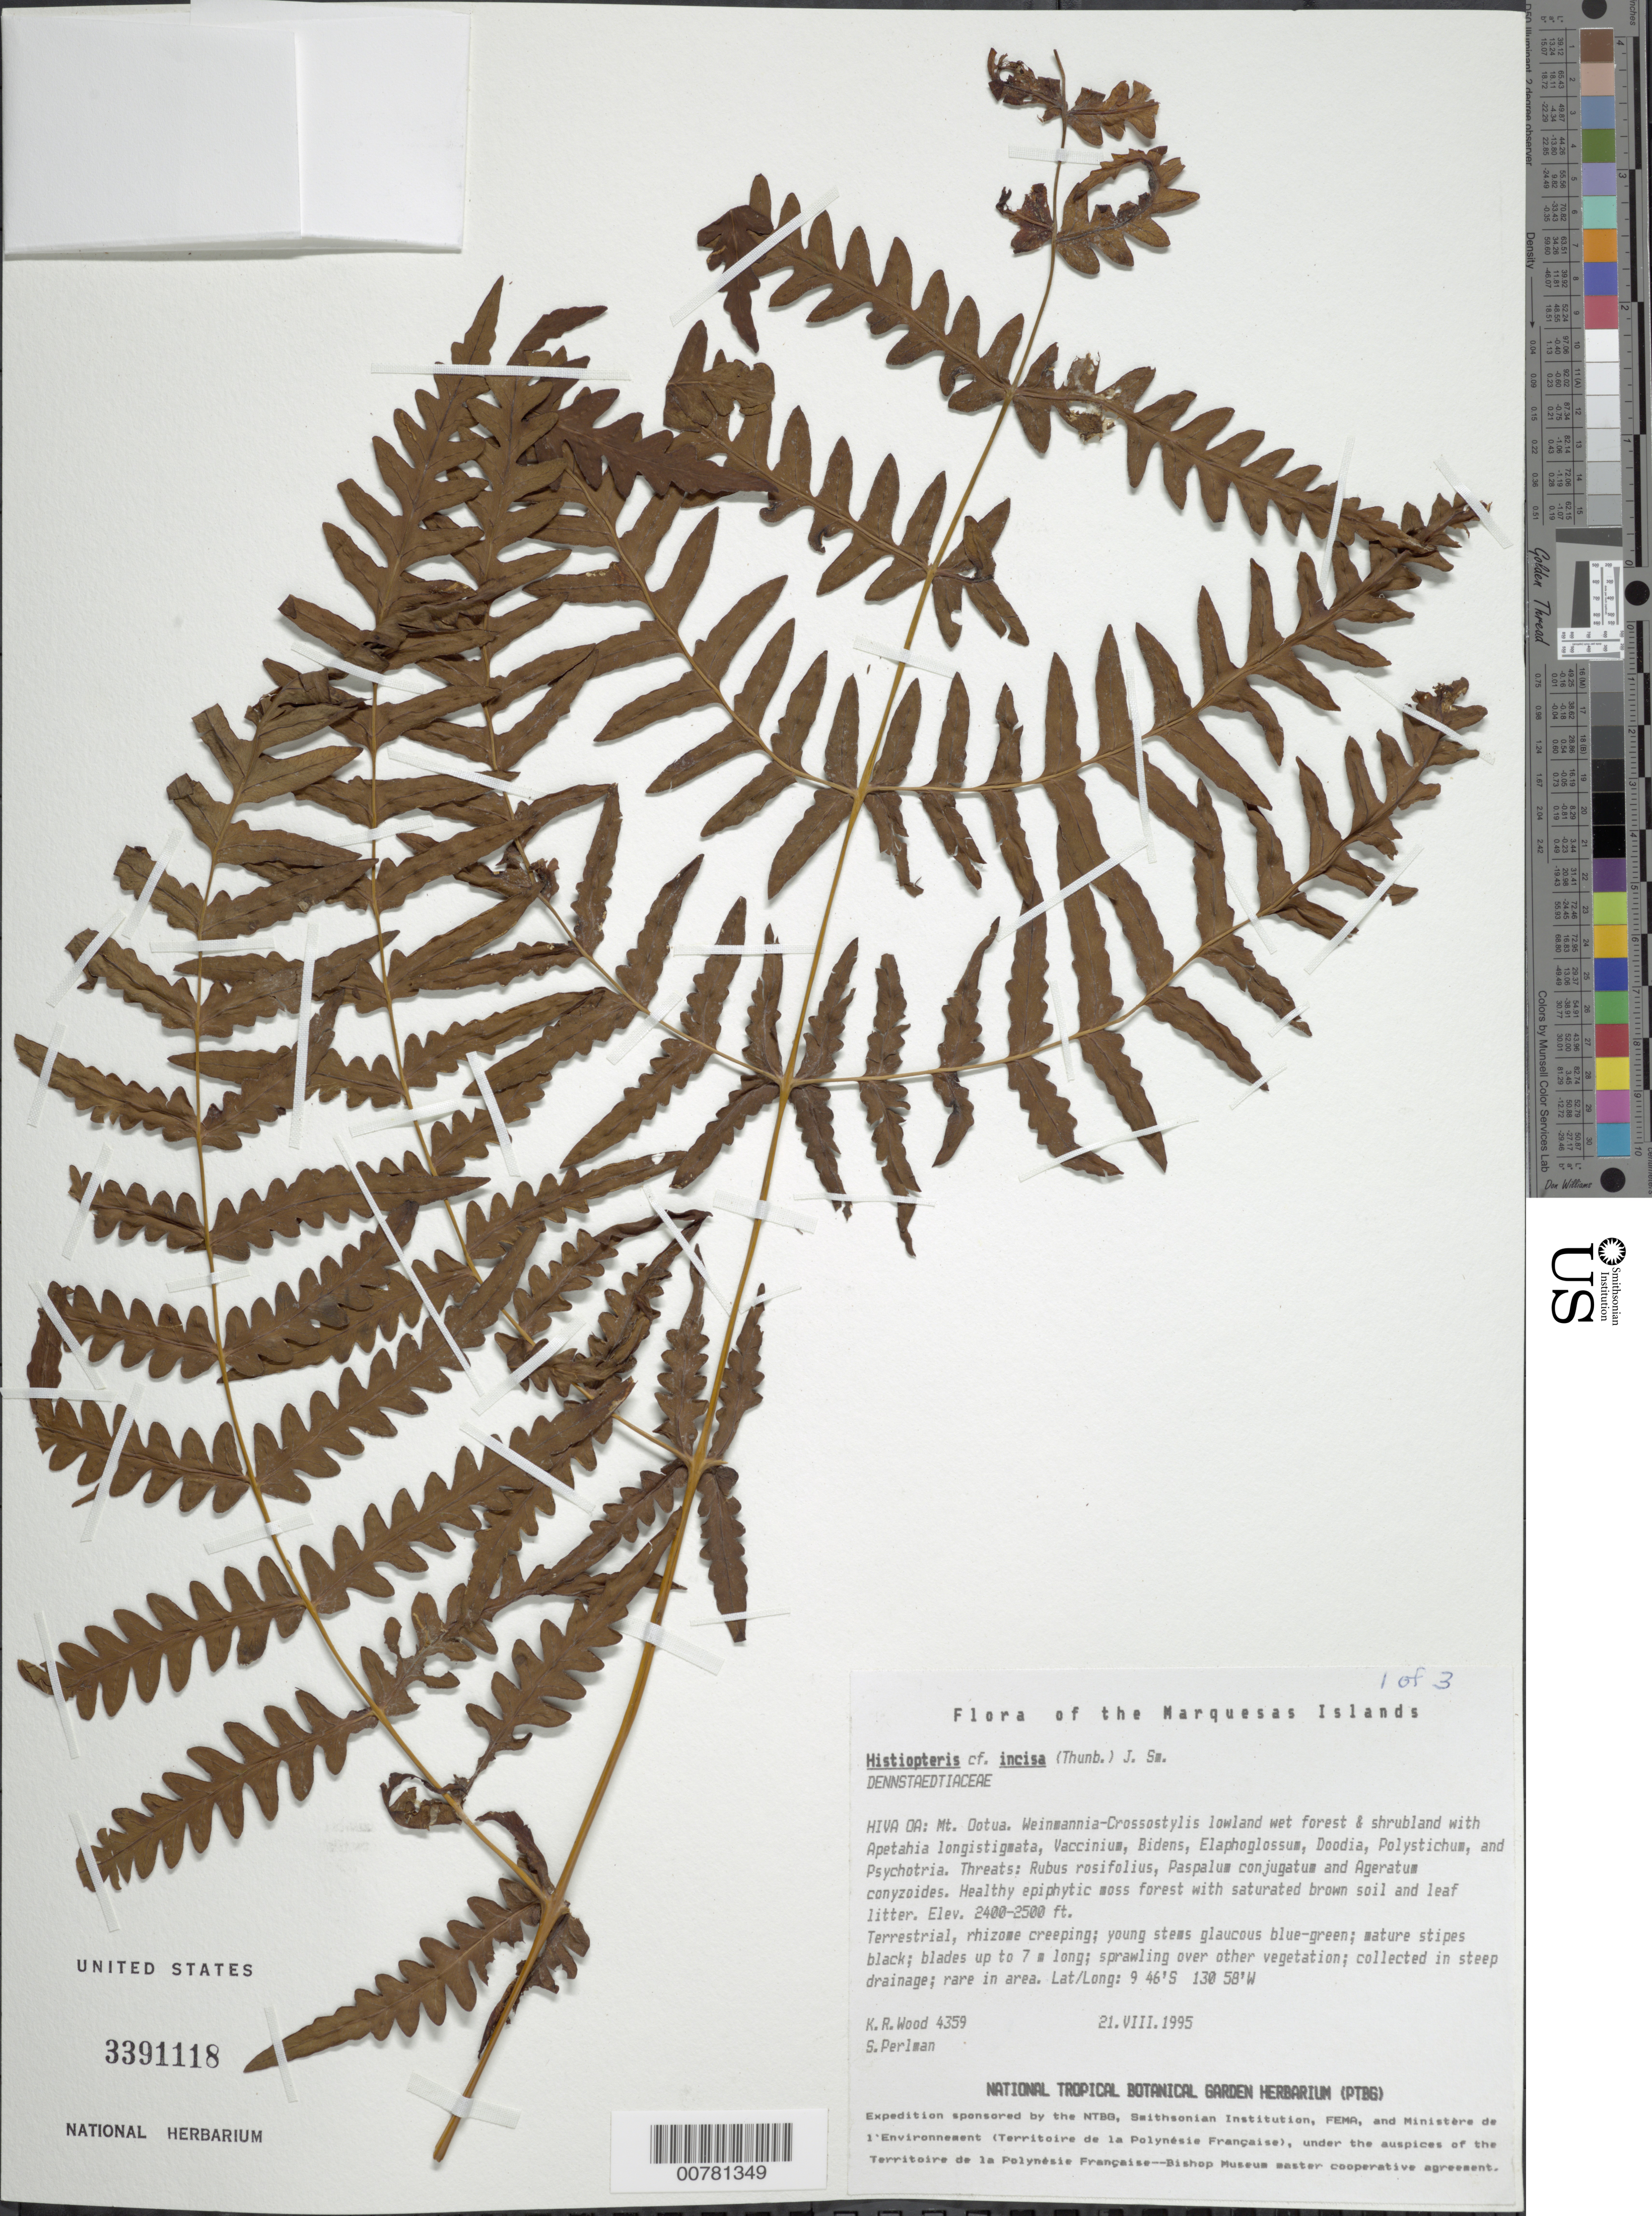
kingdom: Plantae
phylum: Tracheophyta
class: Polypodiopsida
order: Polypodiales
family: Dennstaedtiaceae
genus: Histiopteris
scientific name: Histiopteris incisa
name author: (Thunb.) J. Sm.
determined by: Wood, Kenneth R.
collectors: K. R. Wood & S. P. Perlman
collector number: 4359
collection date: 1995-08-21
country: French Polynesia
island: Hiva Oa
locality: Mt. Ootua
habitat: Weinmannia - Crossostylis lowland wet forest & shrubland. Healthy epiphytic moss forest w/ saturated brown soil and leaf litter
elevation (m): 732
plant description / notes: Rubus rosifolius, Paspalum conjugatum, Ageratum conyzoides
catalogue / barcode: US 3391118